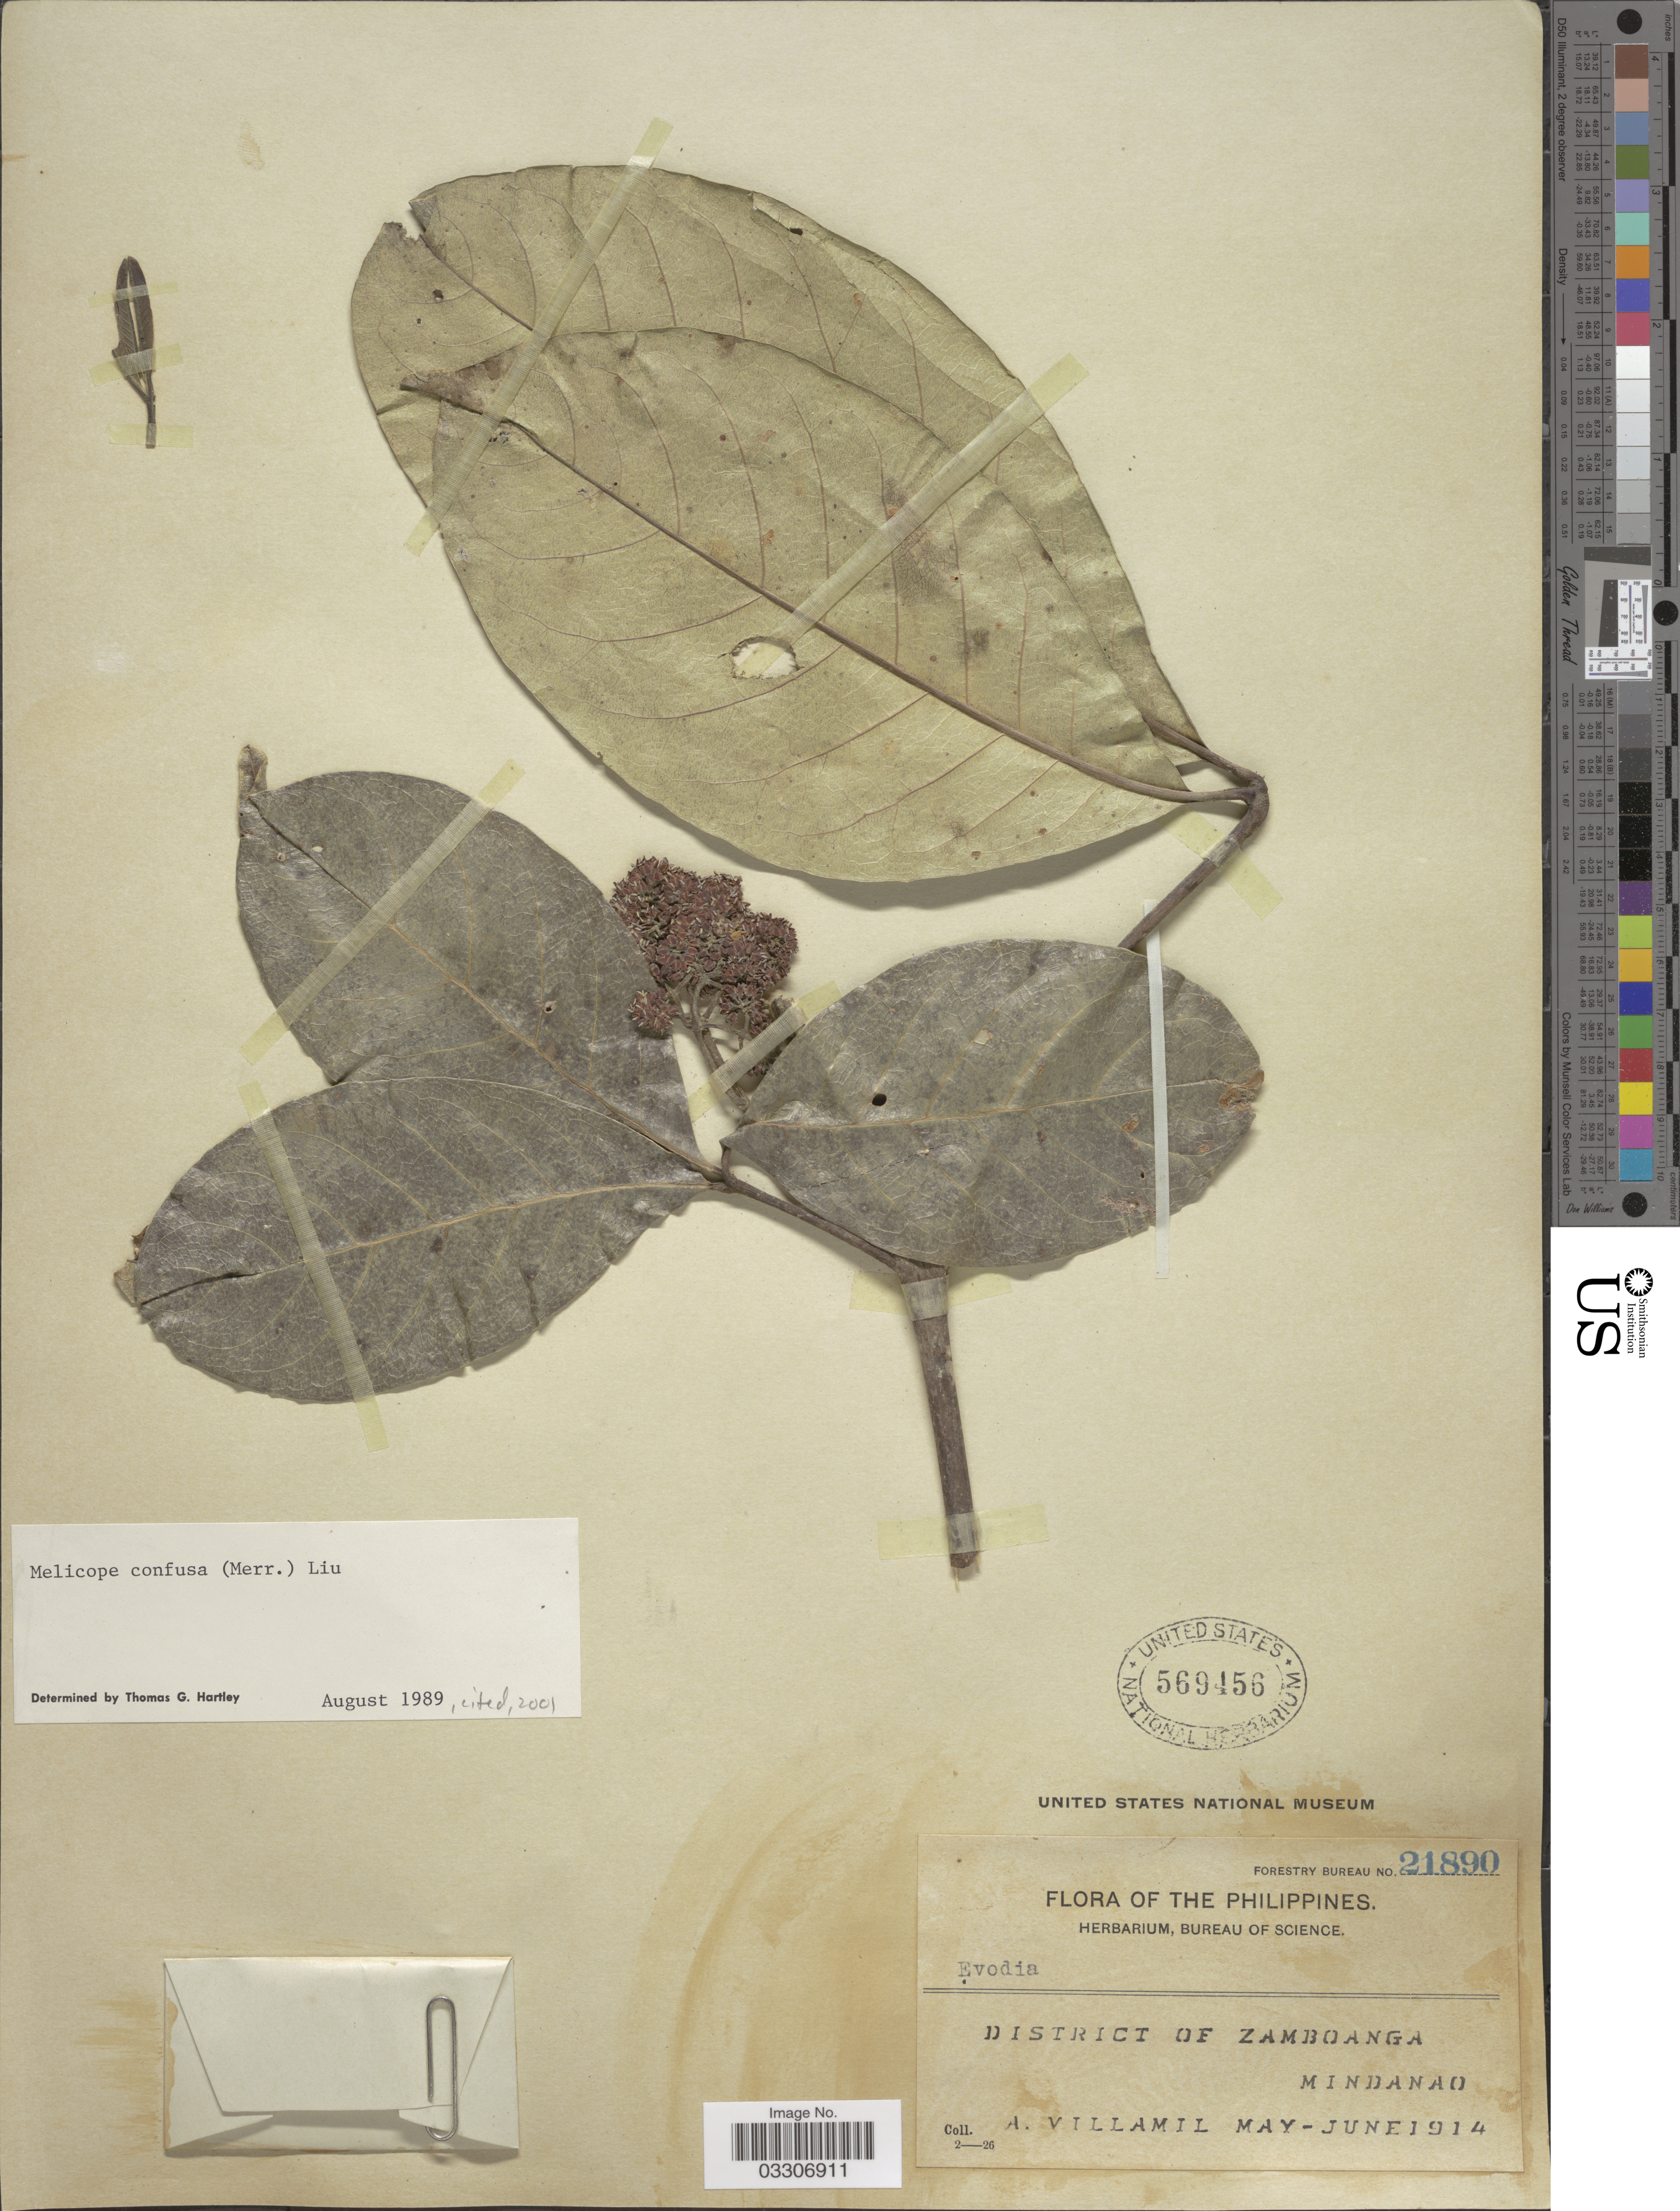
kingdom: Plantae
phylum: Tracheophyta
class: Magnoliopsida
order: Sapindales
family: Rutaceae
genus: Melicope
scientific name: Melicope confusa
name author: (Merr.) P.S. Liu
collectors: A. Villamil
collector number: Forestry Bureau 21890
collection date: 1914-05/1914-06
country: Philippines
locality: District of Zamboanga, Mindanao.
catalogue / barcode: US 569456